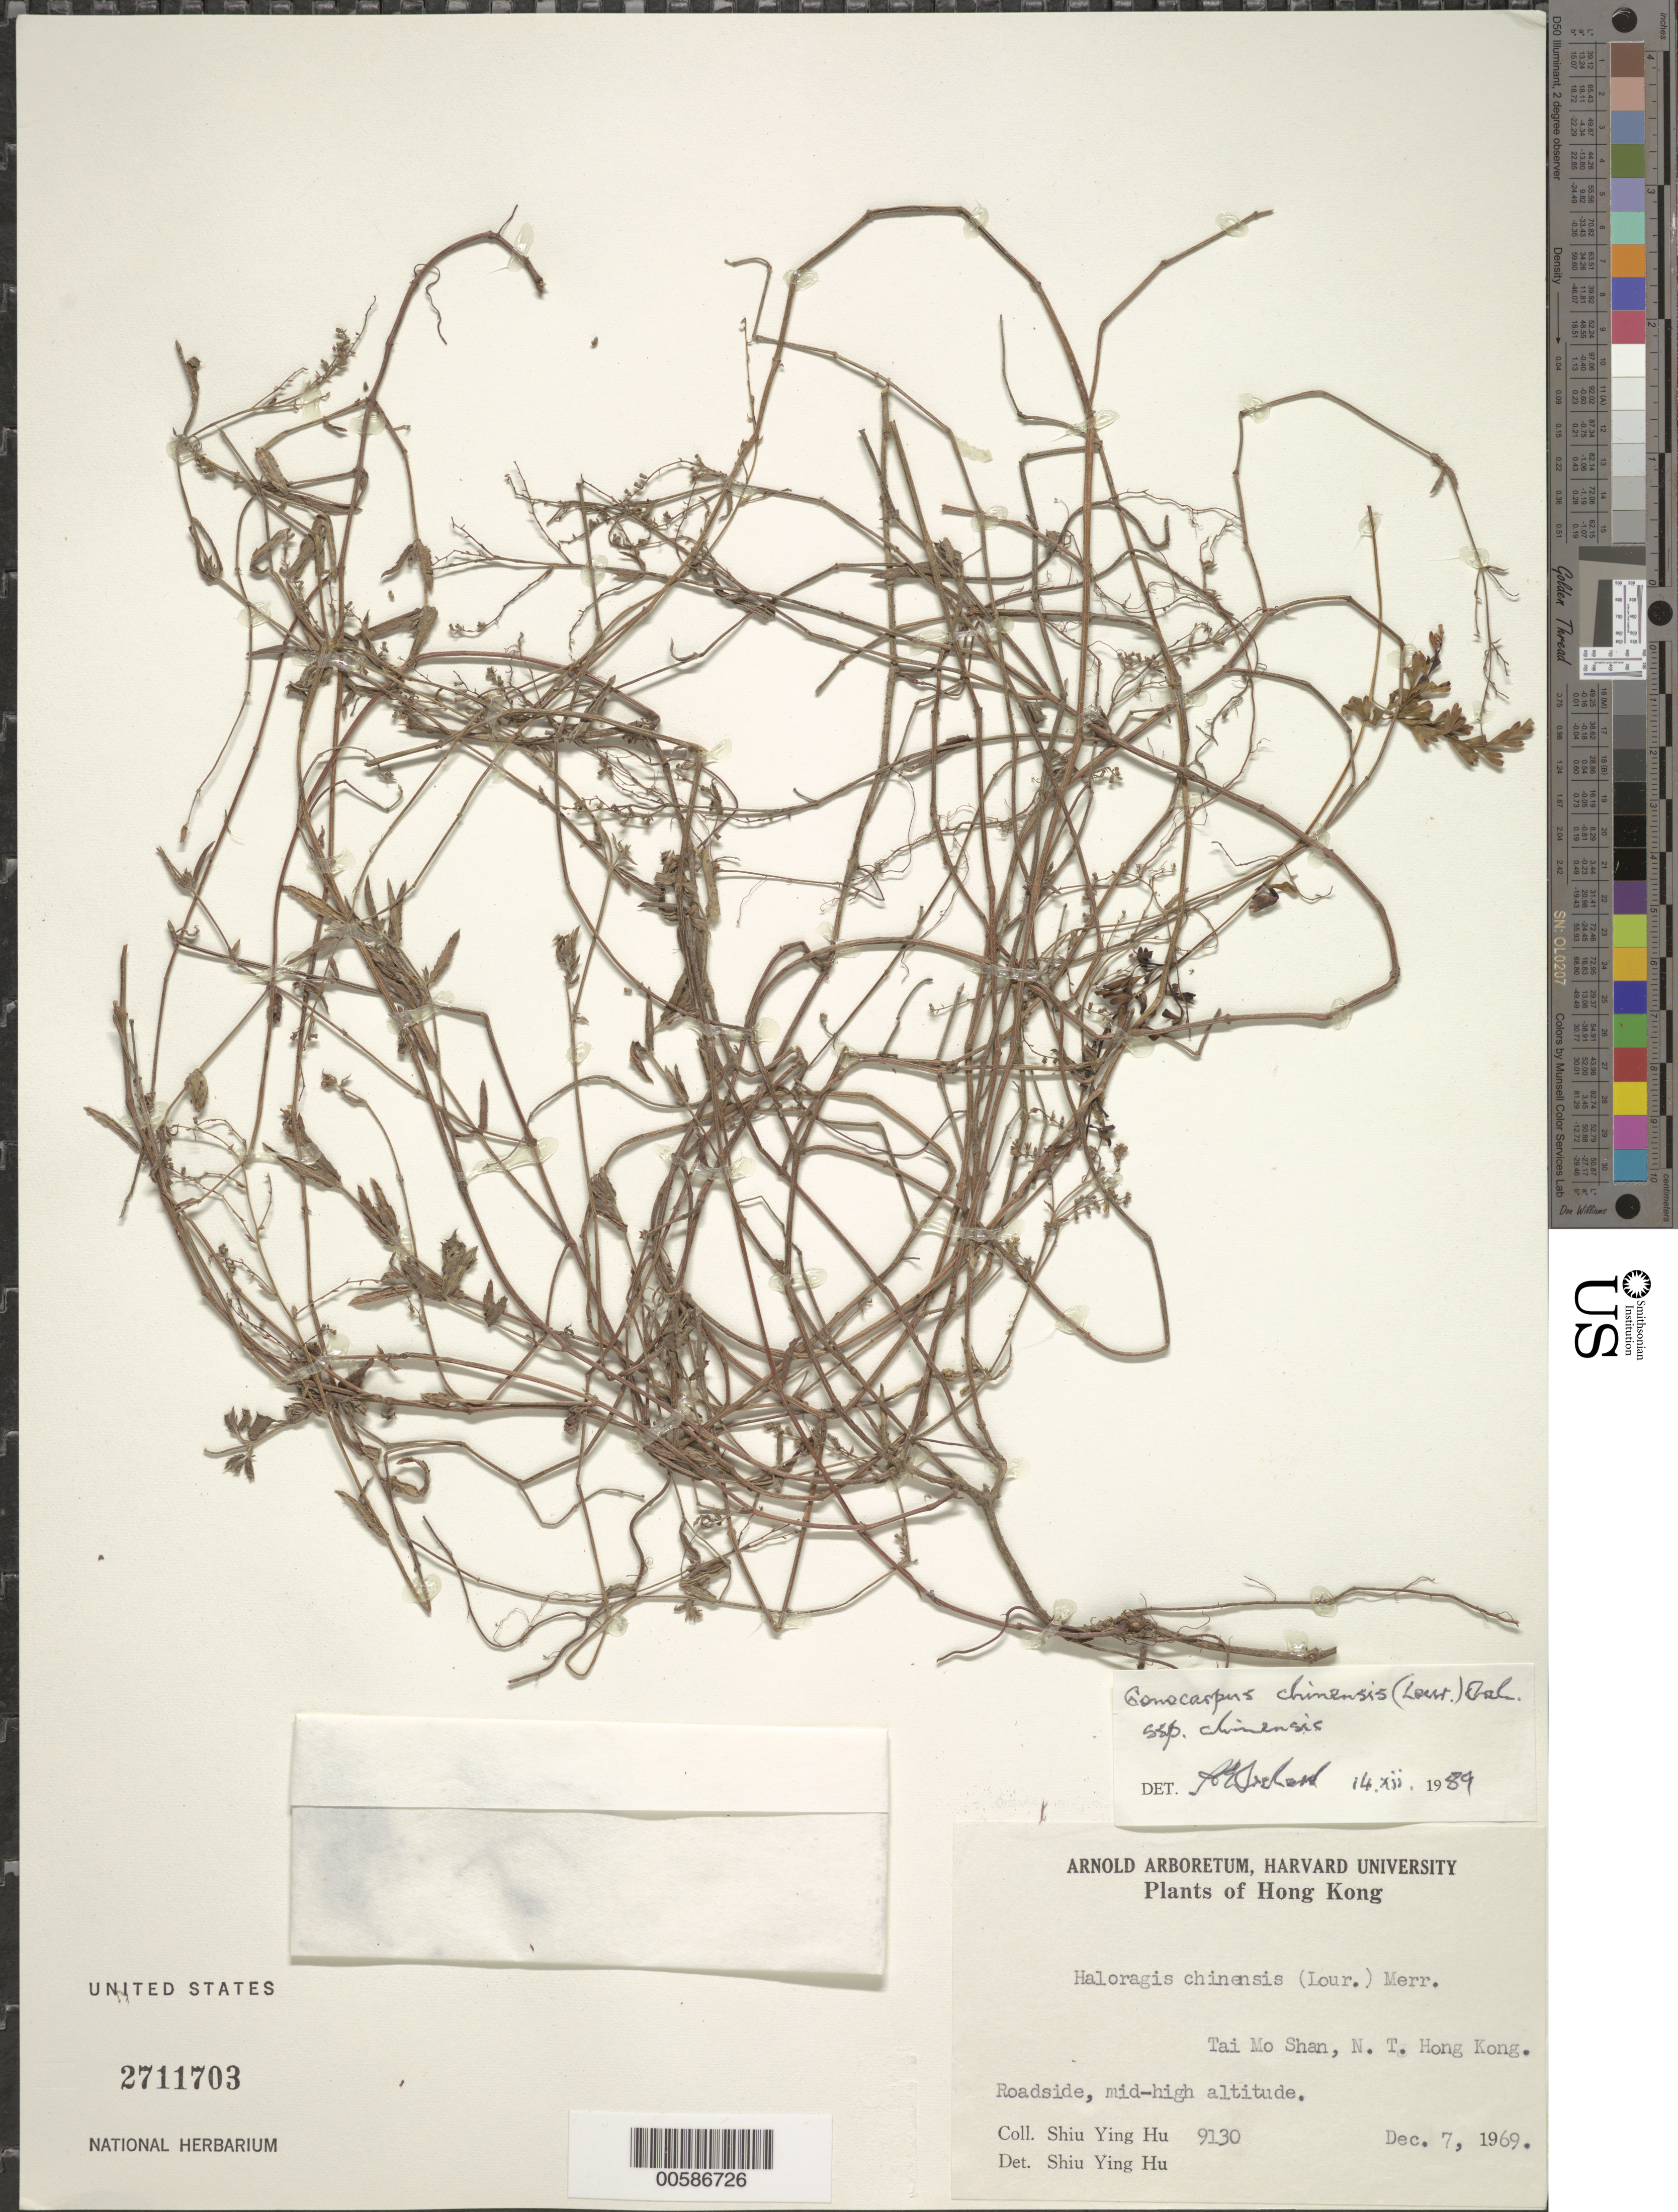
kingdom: Plantae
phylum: Tracheophyta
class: Magnoliopsida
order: Saxifragales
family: Haloragaceae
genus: Gonocarpus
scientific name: Gonocarpus chinensis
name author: (Lour.) Orchard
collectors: S. Y. Hu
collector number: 9130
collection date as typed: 07 Dec 1969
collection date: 1969-12-07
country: China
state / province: Hong Kong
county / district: New Territories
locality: Tai Mo Shan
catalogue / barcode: US 2711703